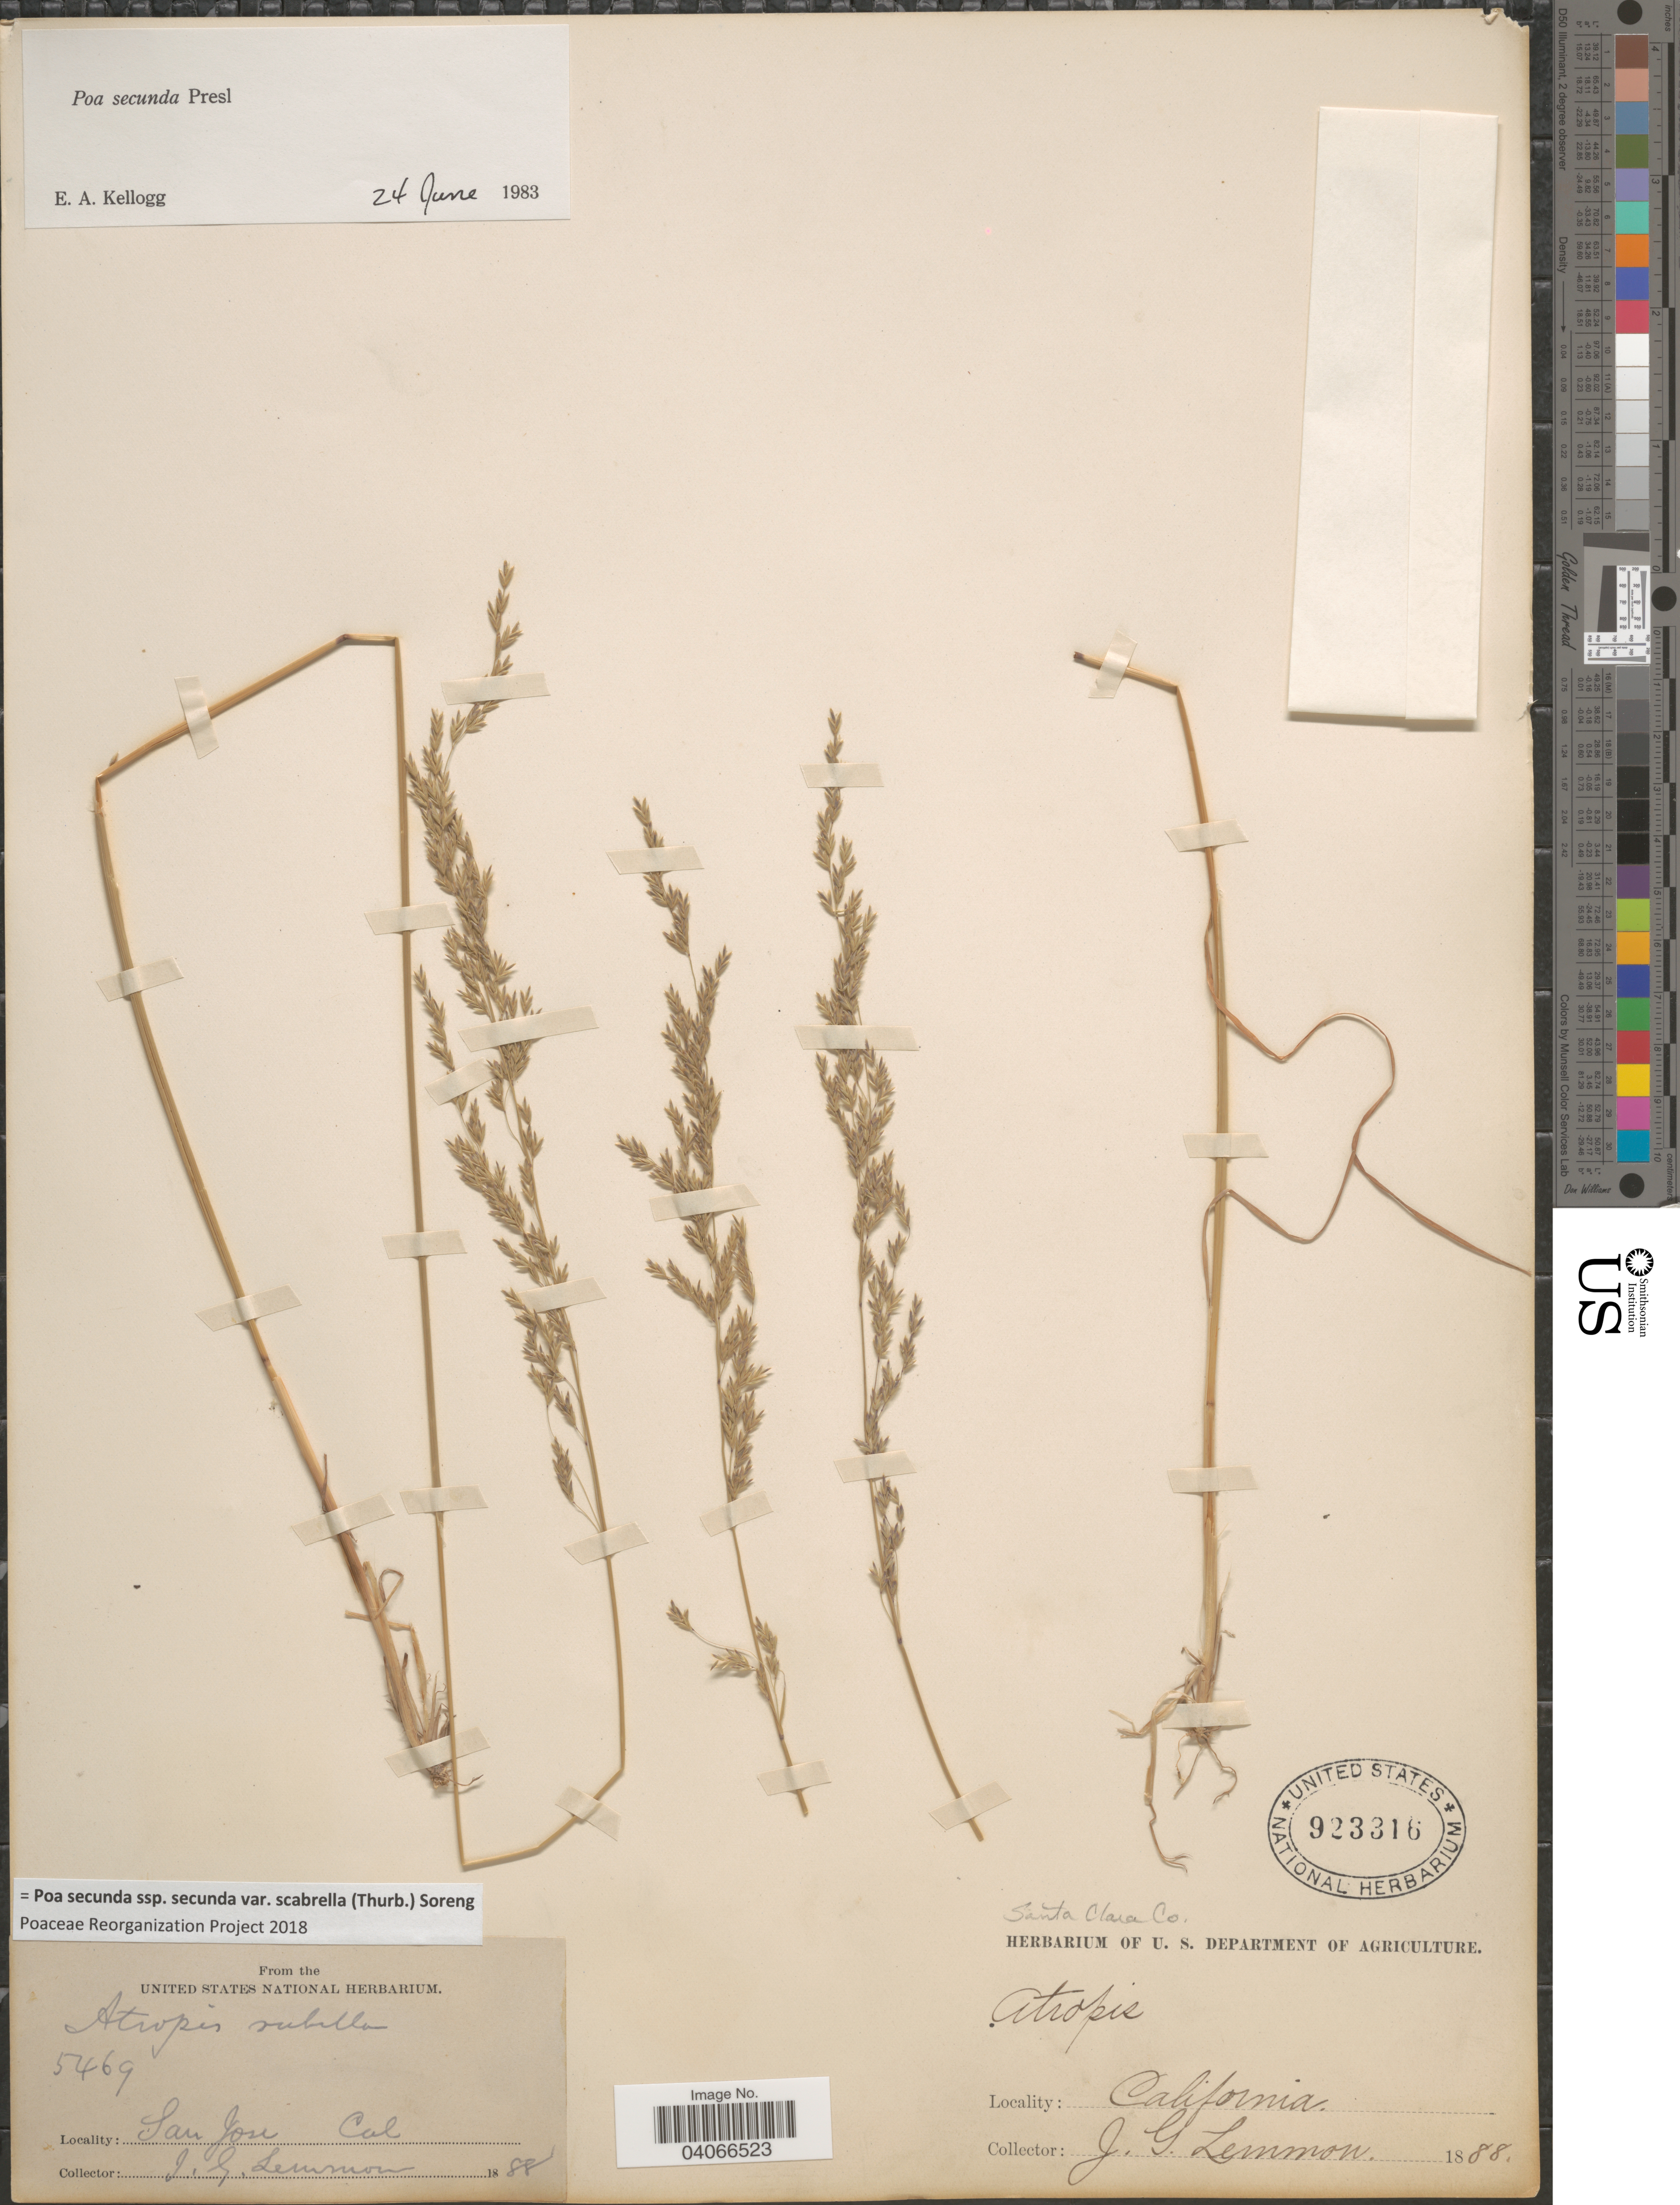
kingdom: Plantae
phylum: Tracheophyta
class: Liliopsida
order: Poales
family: Poaceae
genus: Poa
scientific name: Poa secunda subsp. secunda var. scabrella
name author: (Thurb.) Soreng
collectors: J. Lemmon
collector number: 5469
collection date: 1888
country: United States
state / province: California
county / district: Santa Clara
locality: San Jose. Santa Clara Co.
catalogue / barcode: US 923316